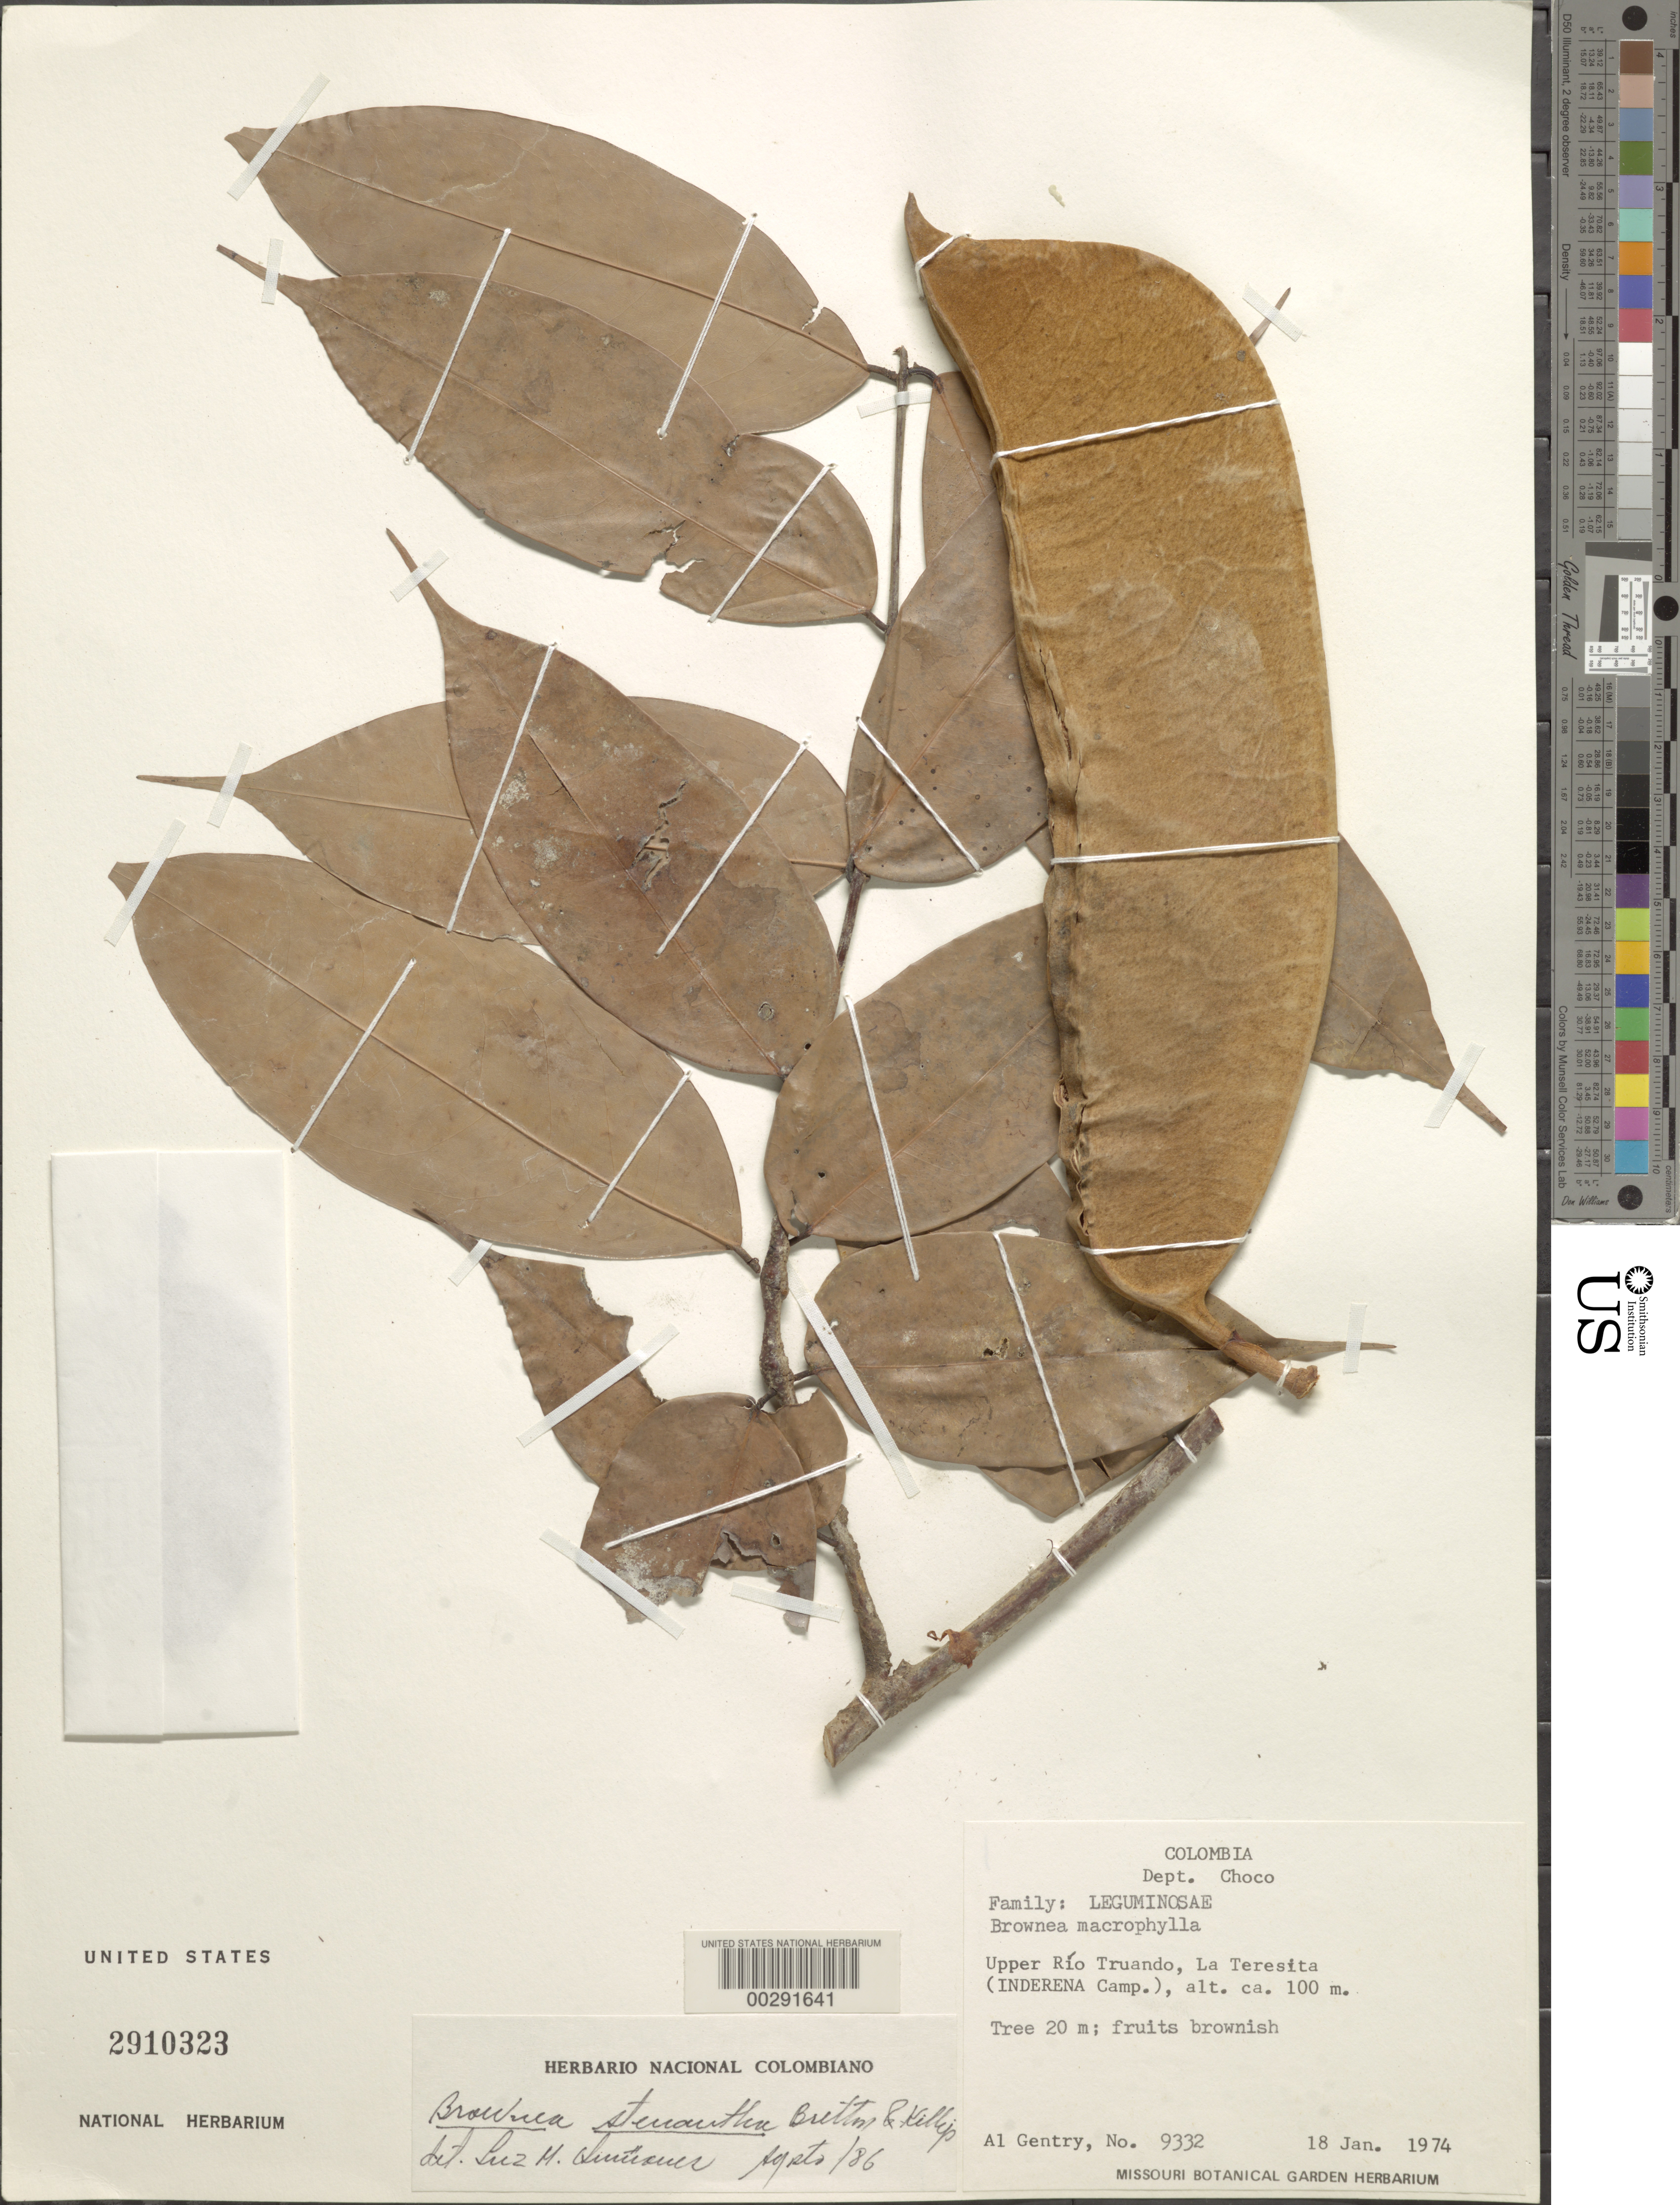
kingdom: Plantae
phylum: Tracheophyta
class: Magnoliopsida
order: Fabales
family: Fabaceae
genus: Brownea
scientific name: Brownea stenantha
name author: Britton & Killip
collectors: A. H. Gentry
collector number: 9332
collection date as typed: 18 Jan 1974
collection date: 1974-01-18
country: Colombia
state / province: Chocó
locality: Upper Rio Truando, la teresita (Inderena camp)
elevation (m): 100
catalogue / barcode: US 2910323